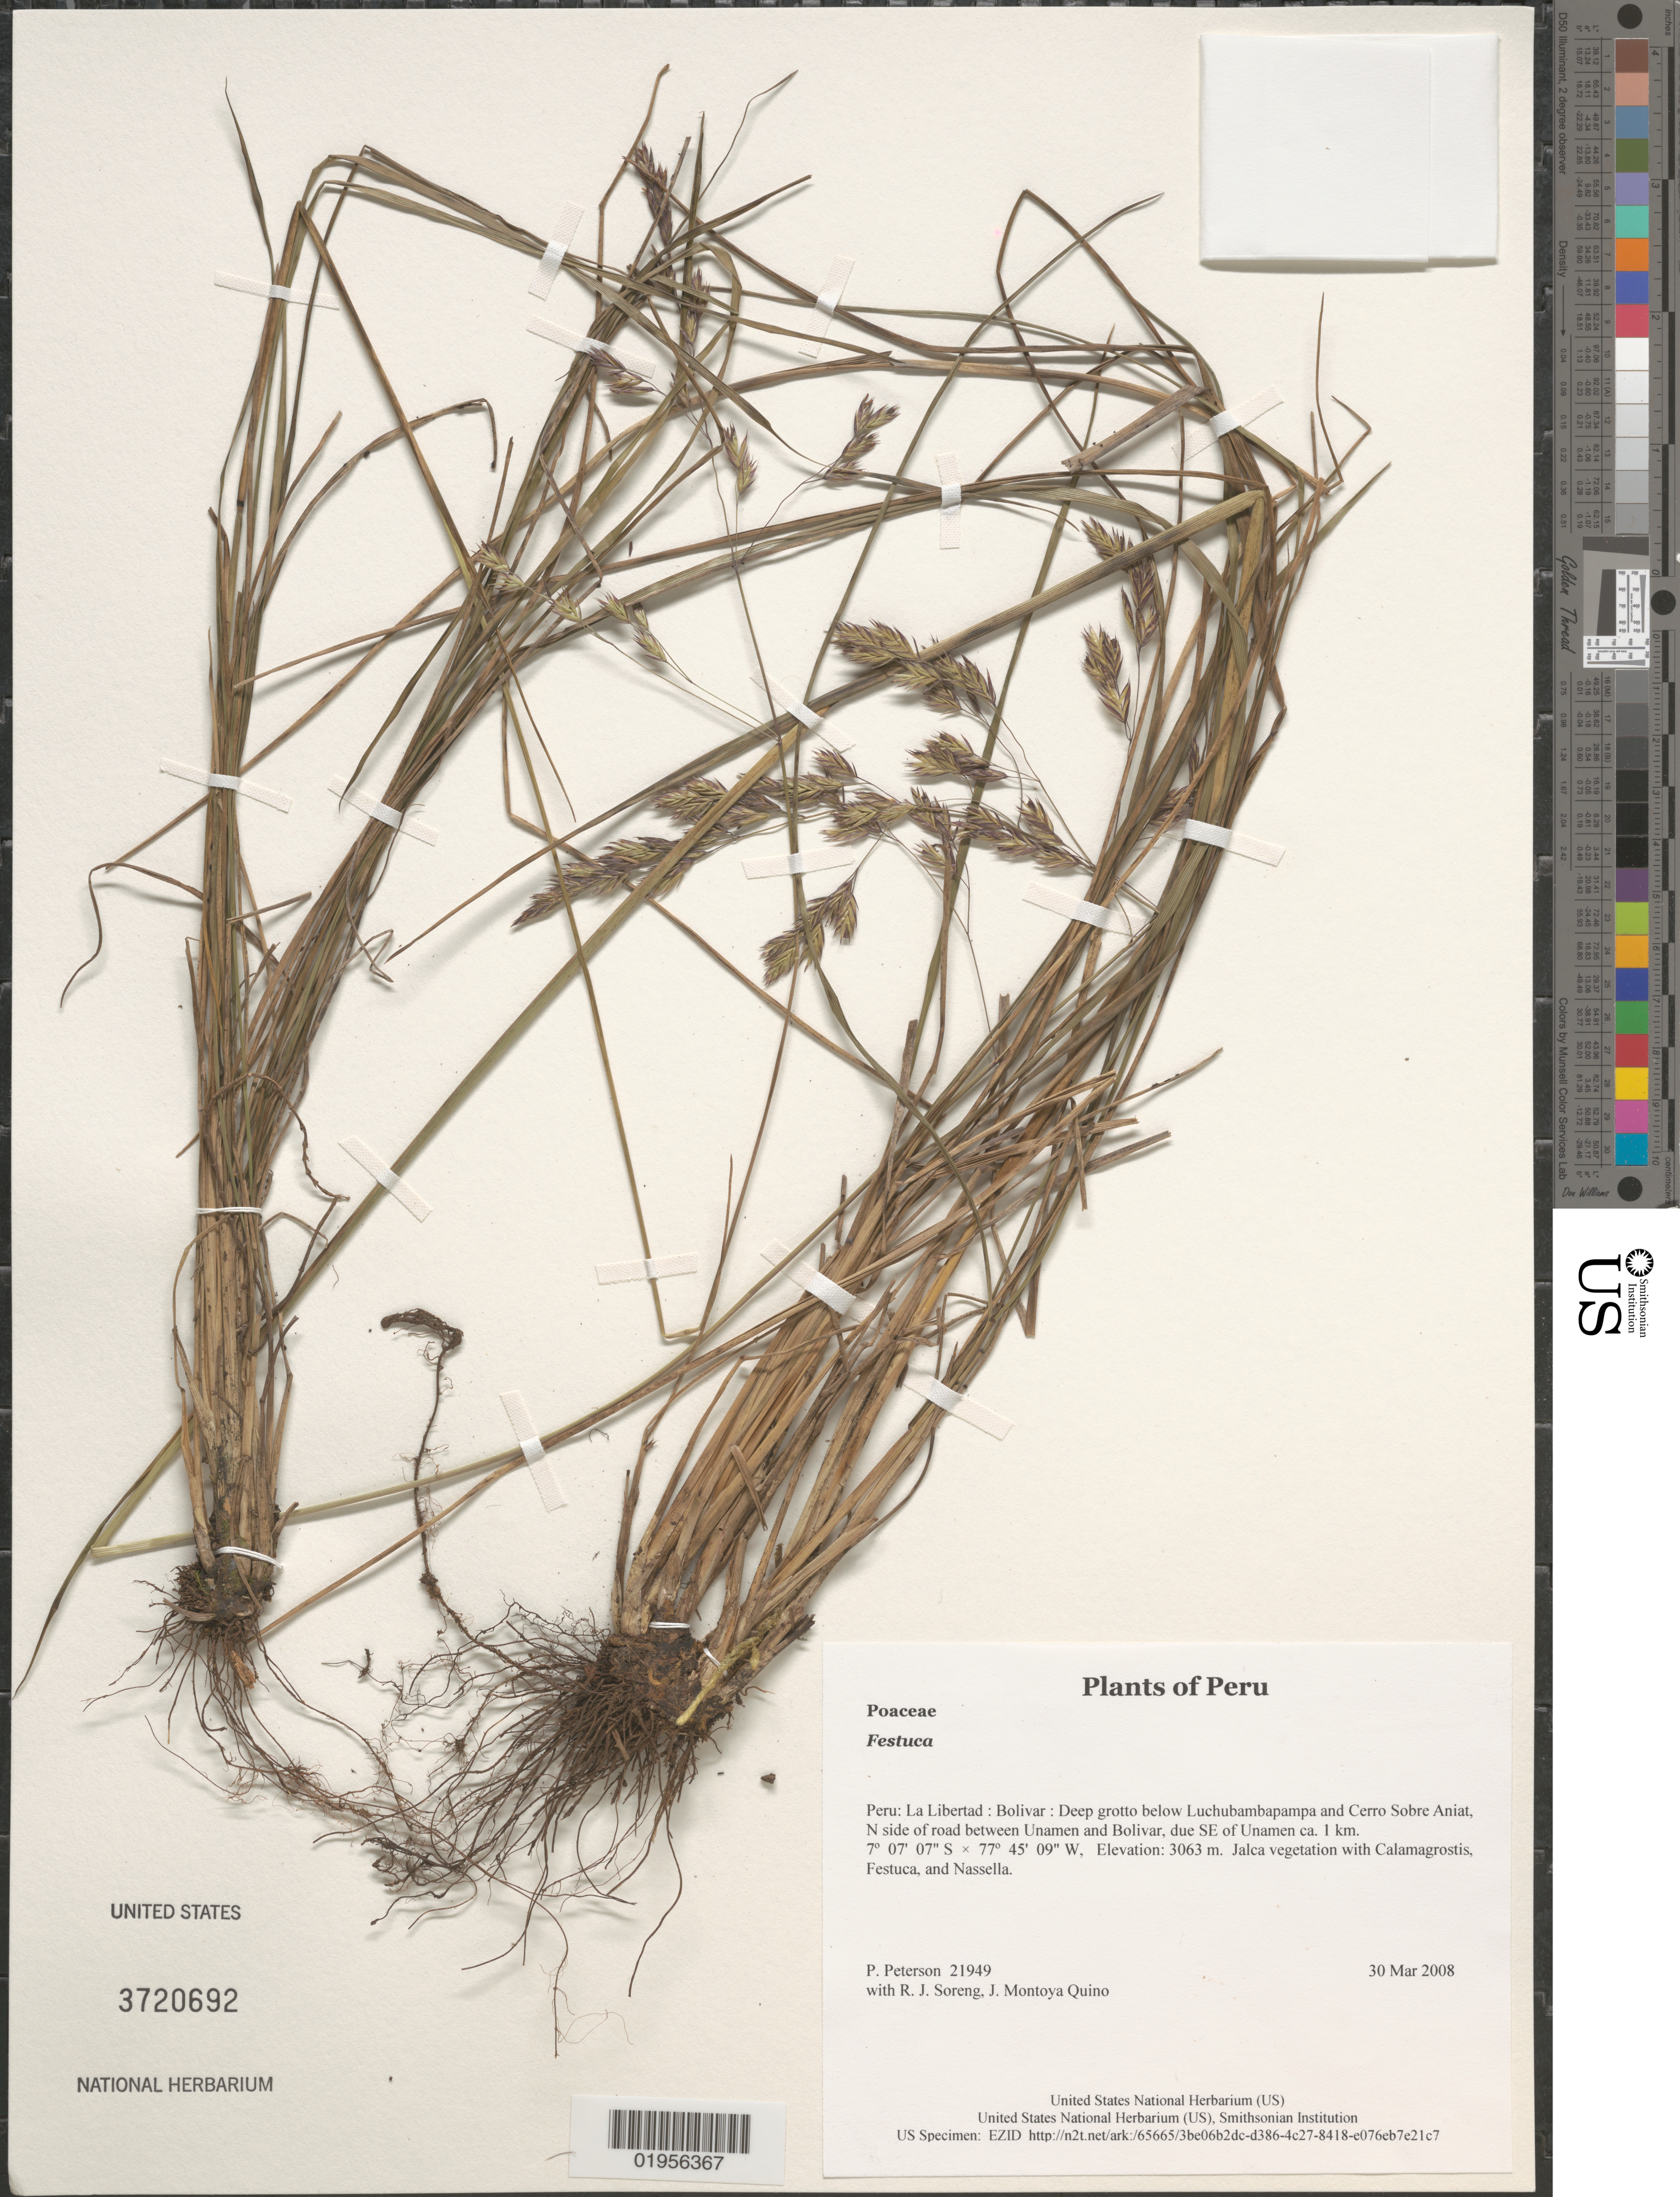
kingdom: Plantae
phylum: Tracheophyta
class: Liliopsida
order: Poales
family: Poaceae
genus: Festuca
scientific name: Festuca sp.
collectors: P. M. Peterson, R. J. Soreng & J. Montoya Quino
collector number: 21949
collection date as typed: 30 Mar 2008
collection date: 2008-03-30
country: Peru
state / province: La Libertad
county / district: Bolívar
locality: Deep grotto below Luchubambapampa and Cerro Sobre Aniat, N side of road between Unamen and Bolivar, due SE of Unamen ca. 1 km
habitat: Jalca vegetation with Calamagrostis, Festuca, and Nassella.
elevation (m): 3063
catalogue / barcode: US 3720692